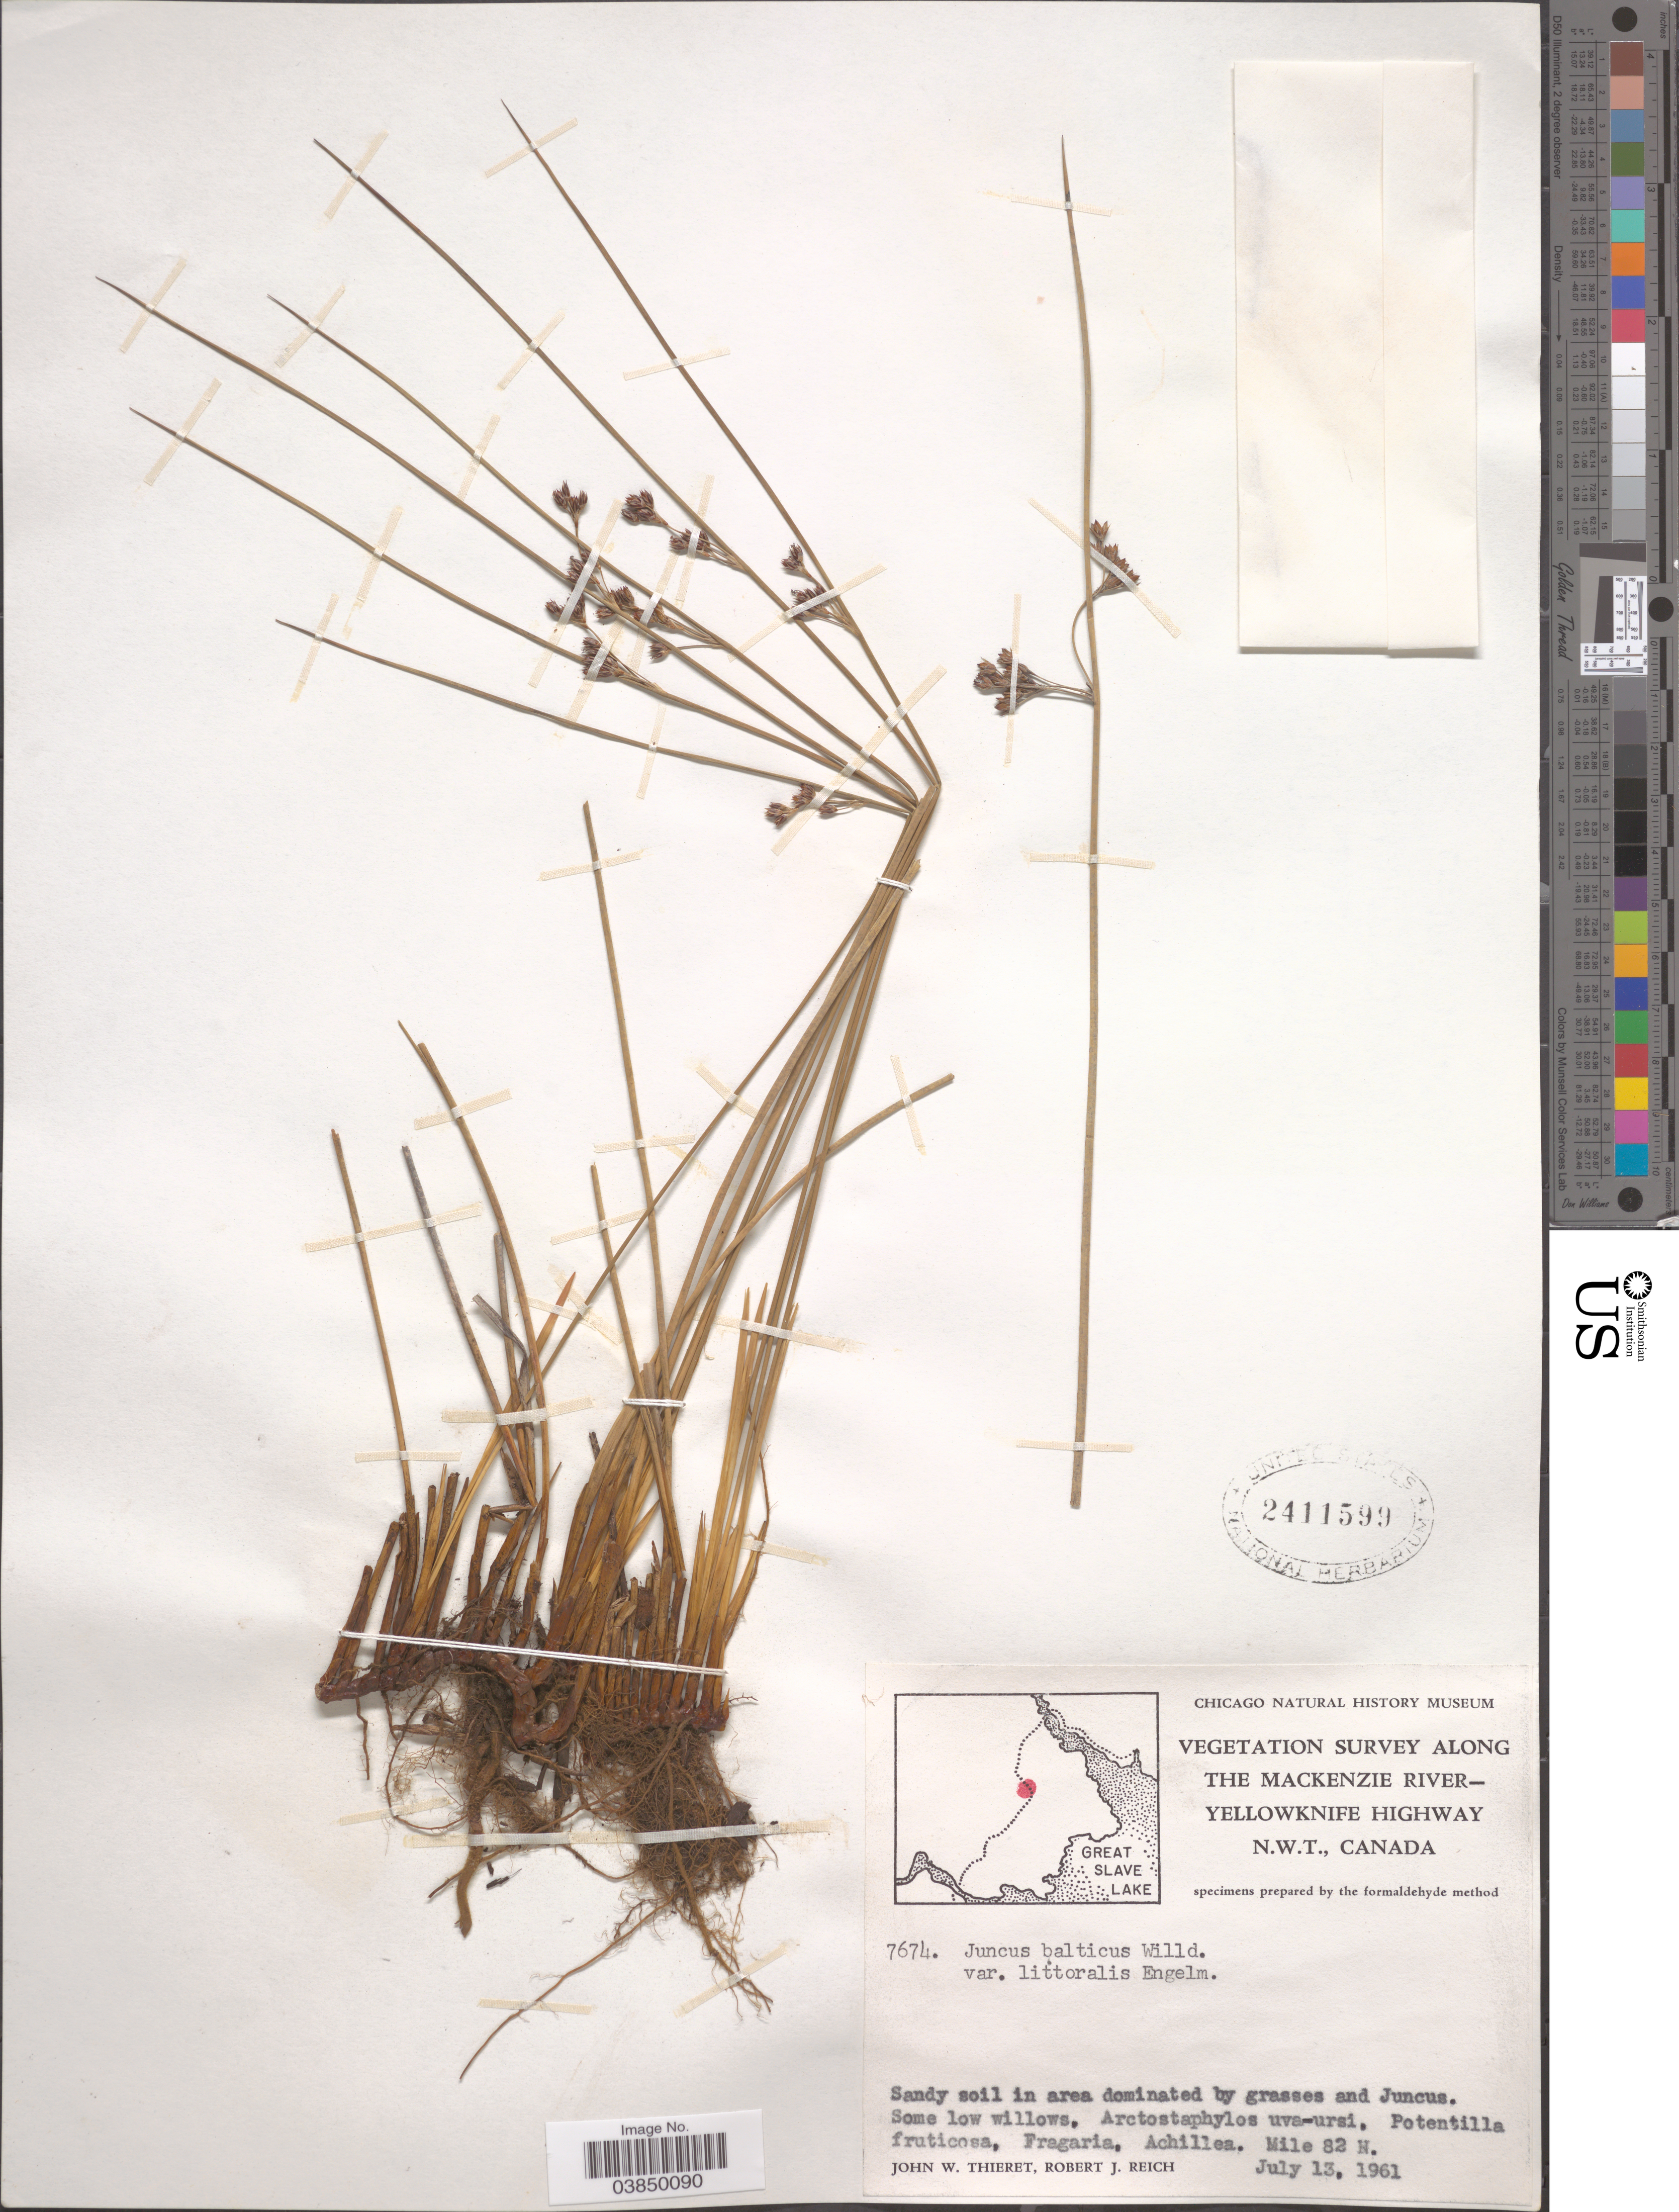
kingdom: Plantae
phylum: Tracheophyta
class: Liliopsida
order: Poales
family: Juncaceae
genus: Juncus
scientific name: Juncus balticus var. littoralis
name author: Engelm.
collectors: J. W. Thieret & R. Reich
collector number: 7674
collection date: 1961-07-13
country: Canada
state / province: Northwest Territories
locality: Along the Mackenzie River-Yellowknife Highway. Mile 82 N.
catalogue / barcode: US 2411599